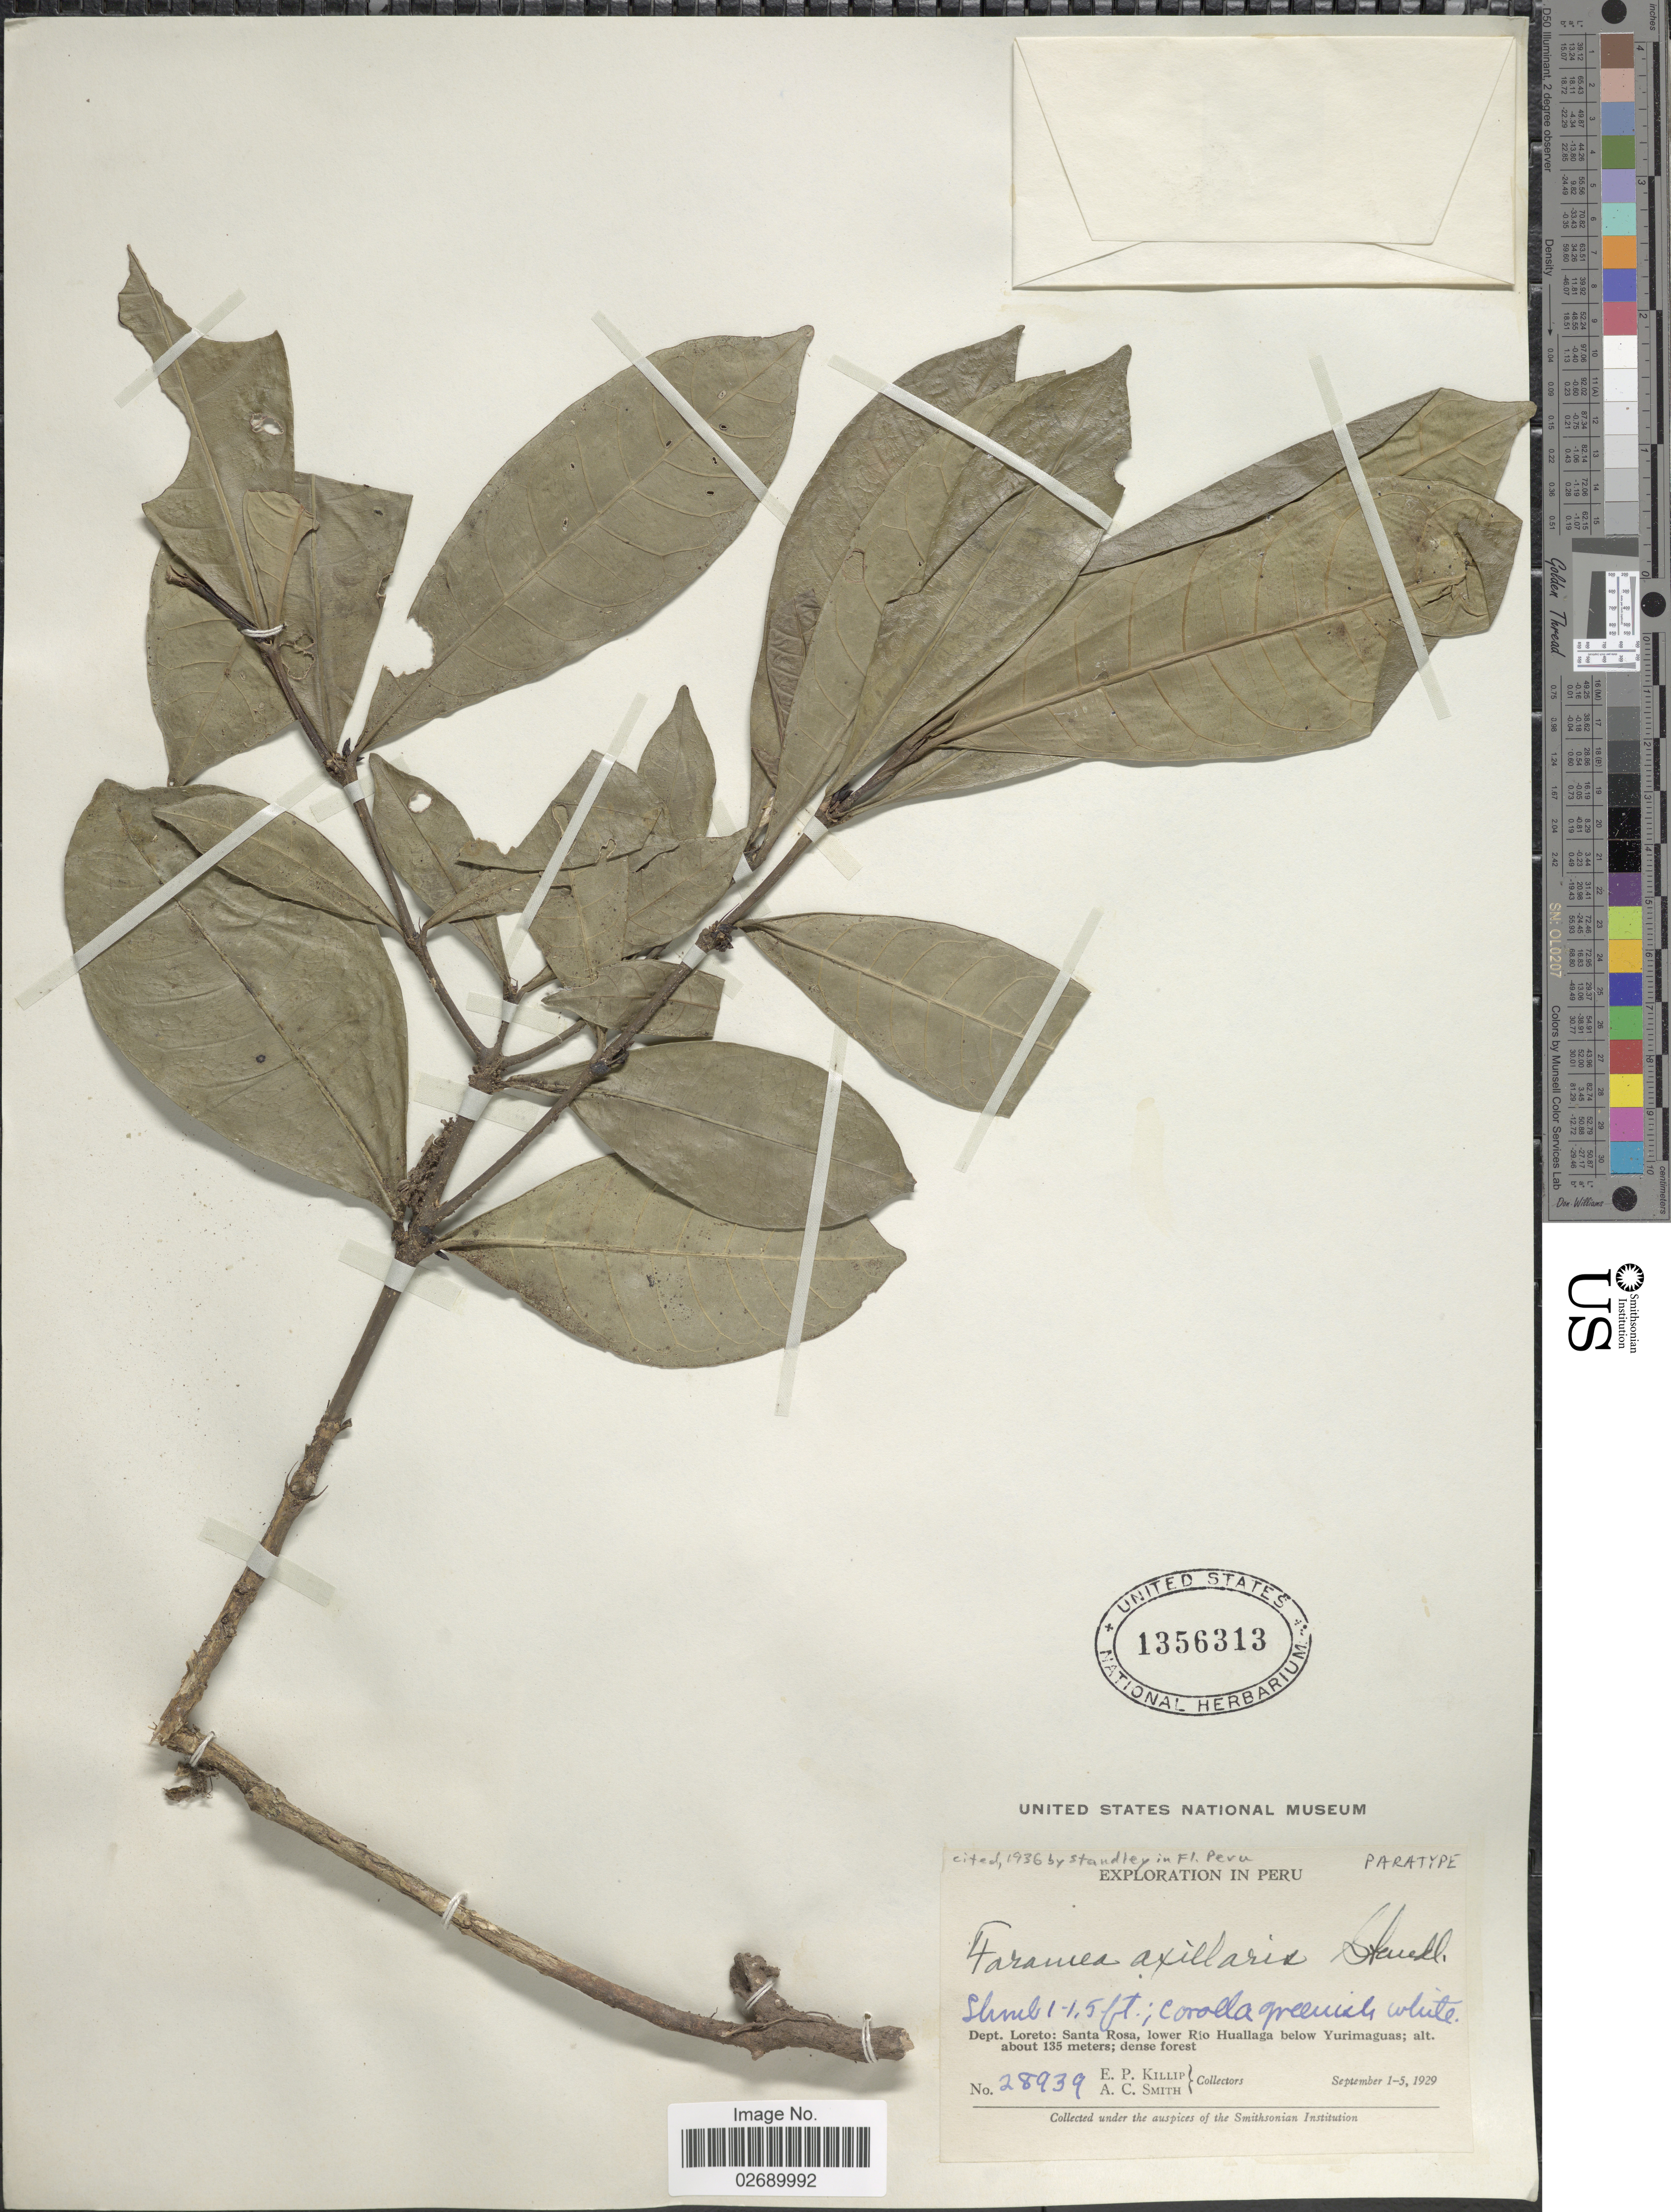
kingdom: Plantae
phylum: Tracheophyta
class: Magnoliopsida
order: Gentianales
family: Rubiaceae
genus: Faramea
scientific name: Faramea axillaris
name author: Standl.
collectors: E. P. Killip & A. C. Smith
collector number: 28939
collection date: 1929-09-01/1929-09-05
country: Peru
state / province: Loreto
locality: Santa Rosa, lower Rio Huallaga below Yurimaguas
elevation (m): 135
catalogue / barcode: US 1356313